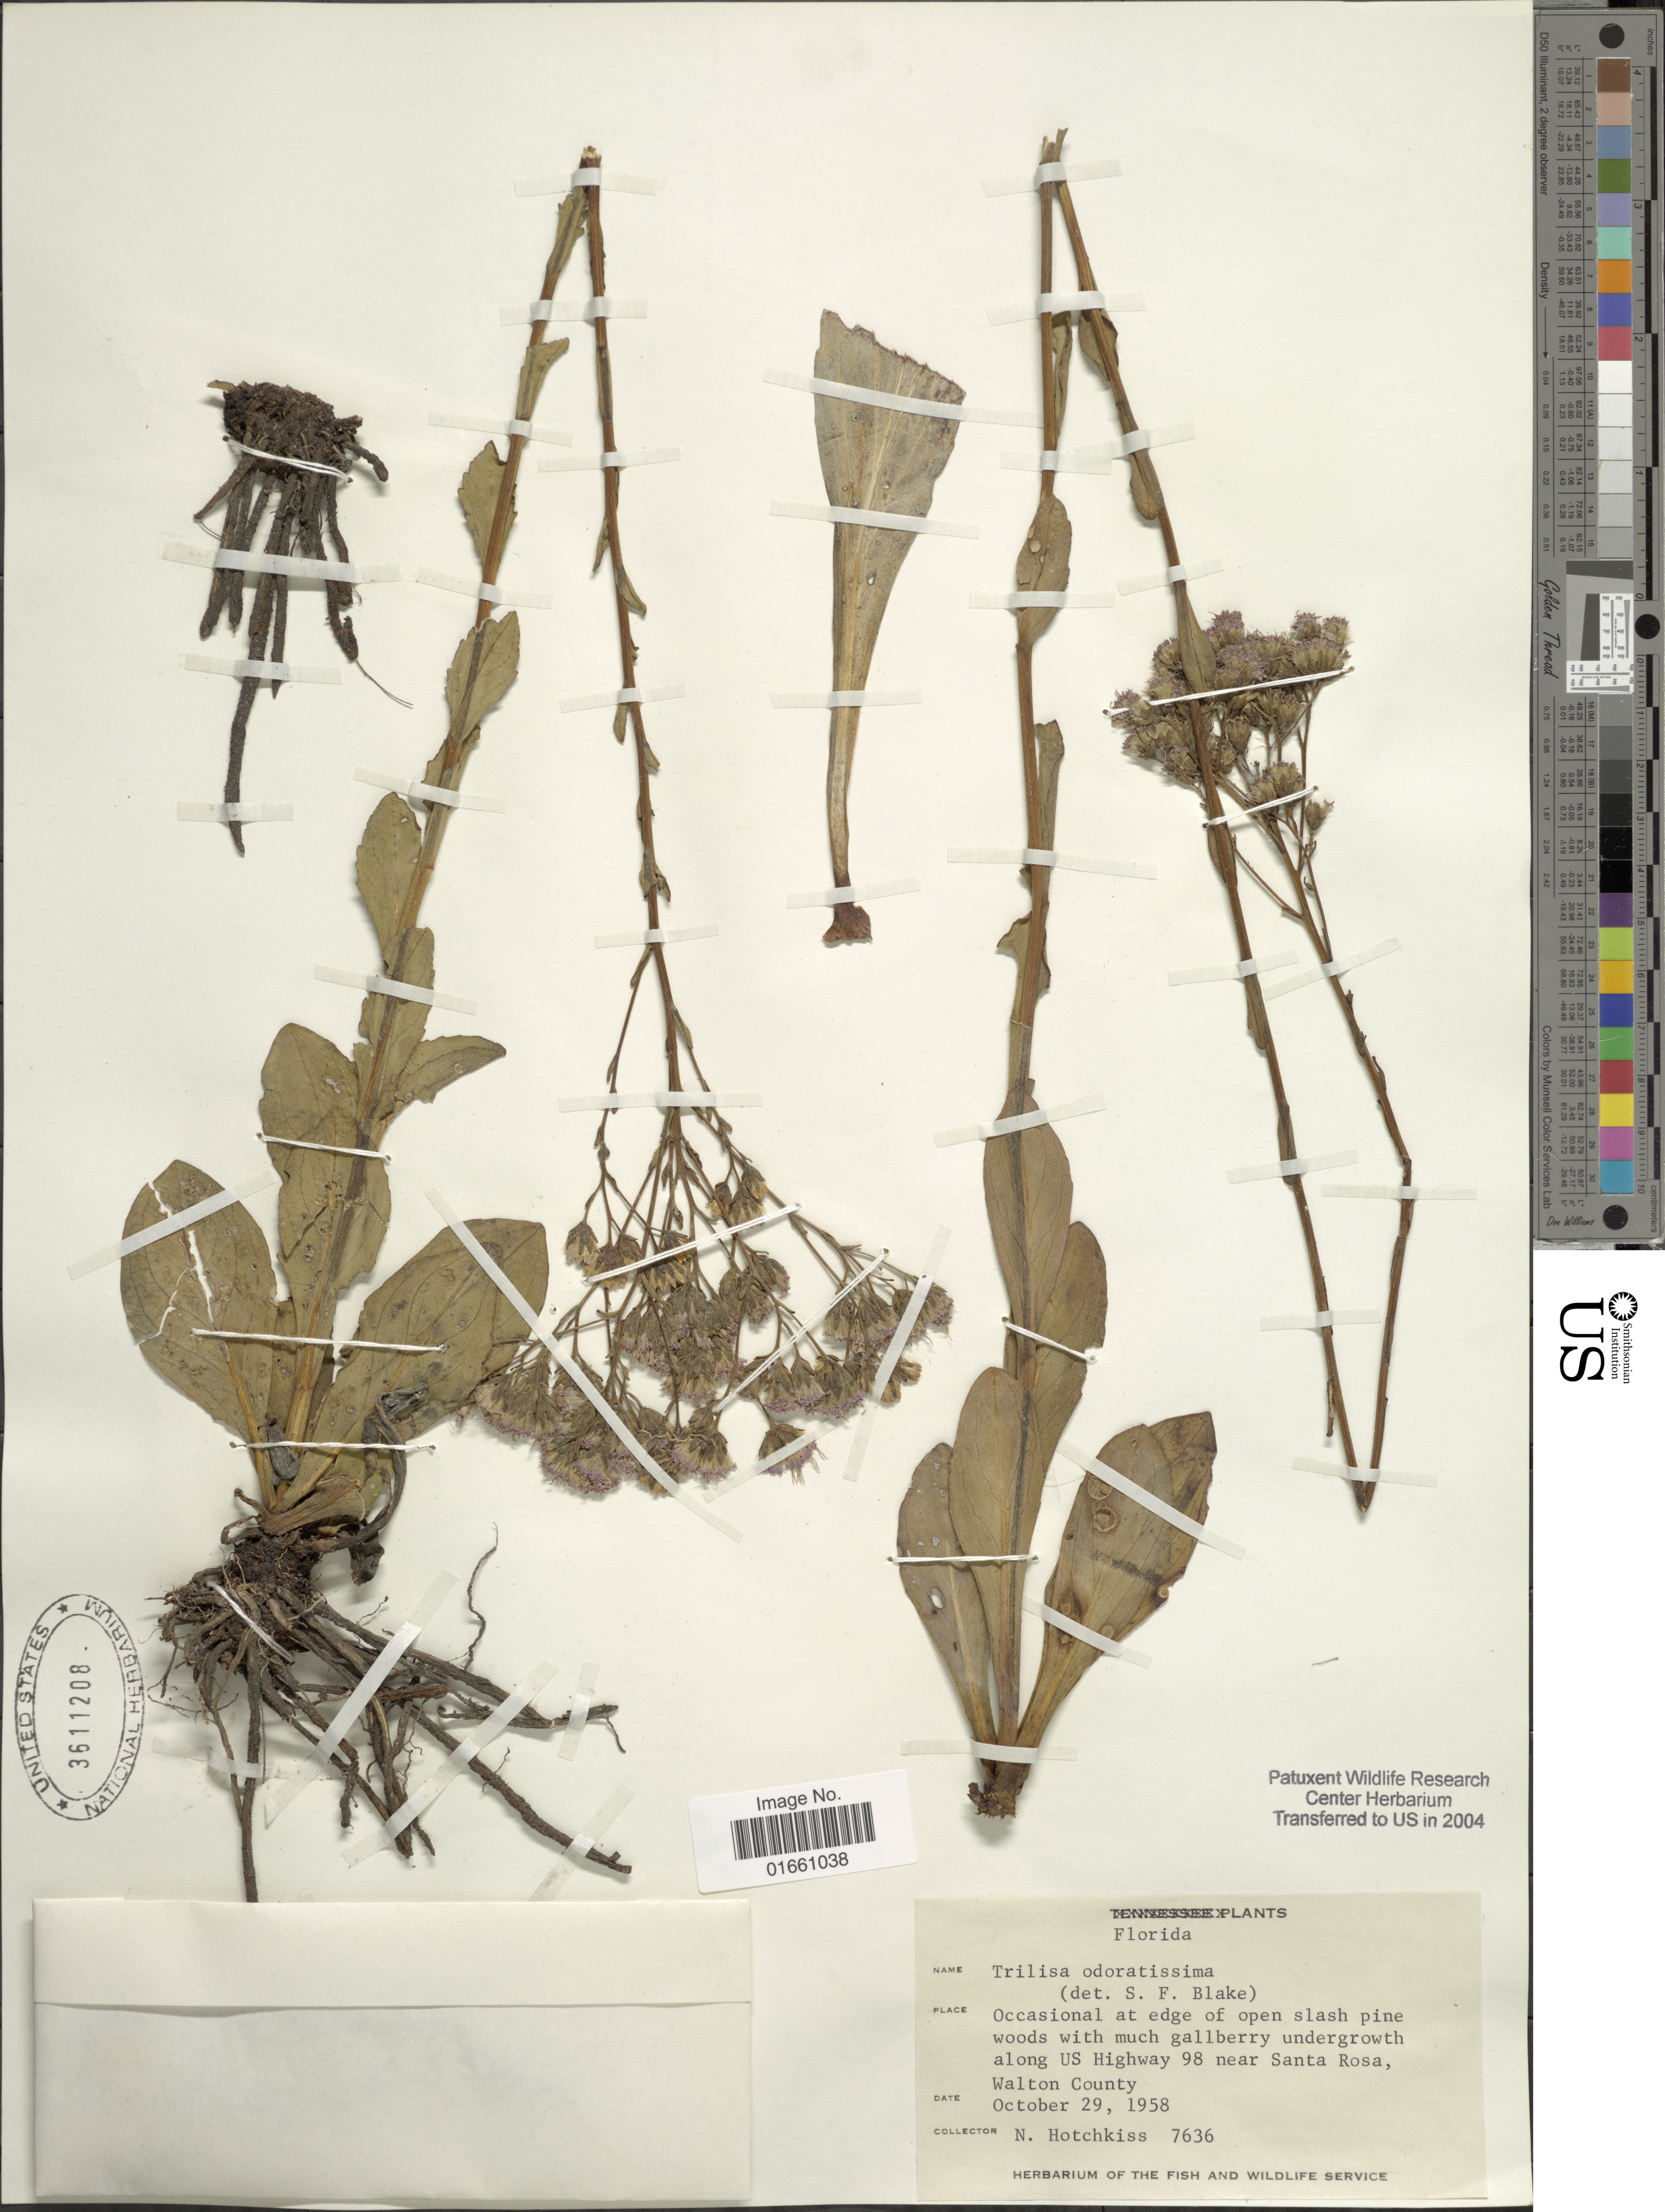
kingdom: Plantae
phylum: Tracheophyta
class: Magnoliopsida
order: Asterales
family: Asteraceae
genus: Trilisa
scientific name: Trilisa odoratissima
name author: (J.F. Gmel.) Cass.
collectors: N. Hotchkiss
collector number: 7636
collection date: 1958-10-29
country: United States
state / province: Florida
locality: Occasional at edge of open slash pine woods with much gallberry undegrowth along US Highway 98 near Santa Rosa, Walton County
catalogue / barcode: US 3611208